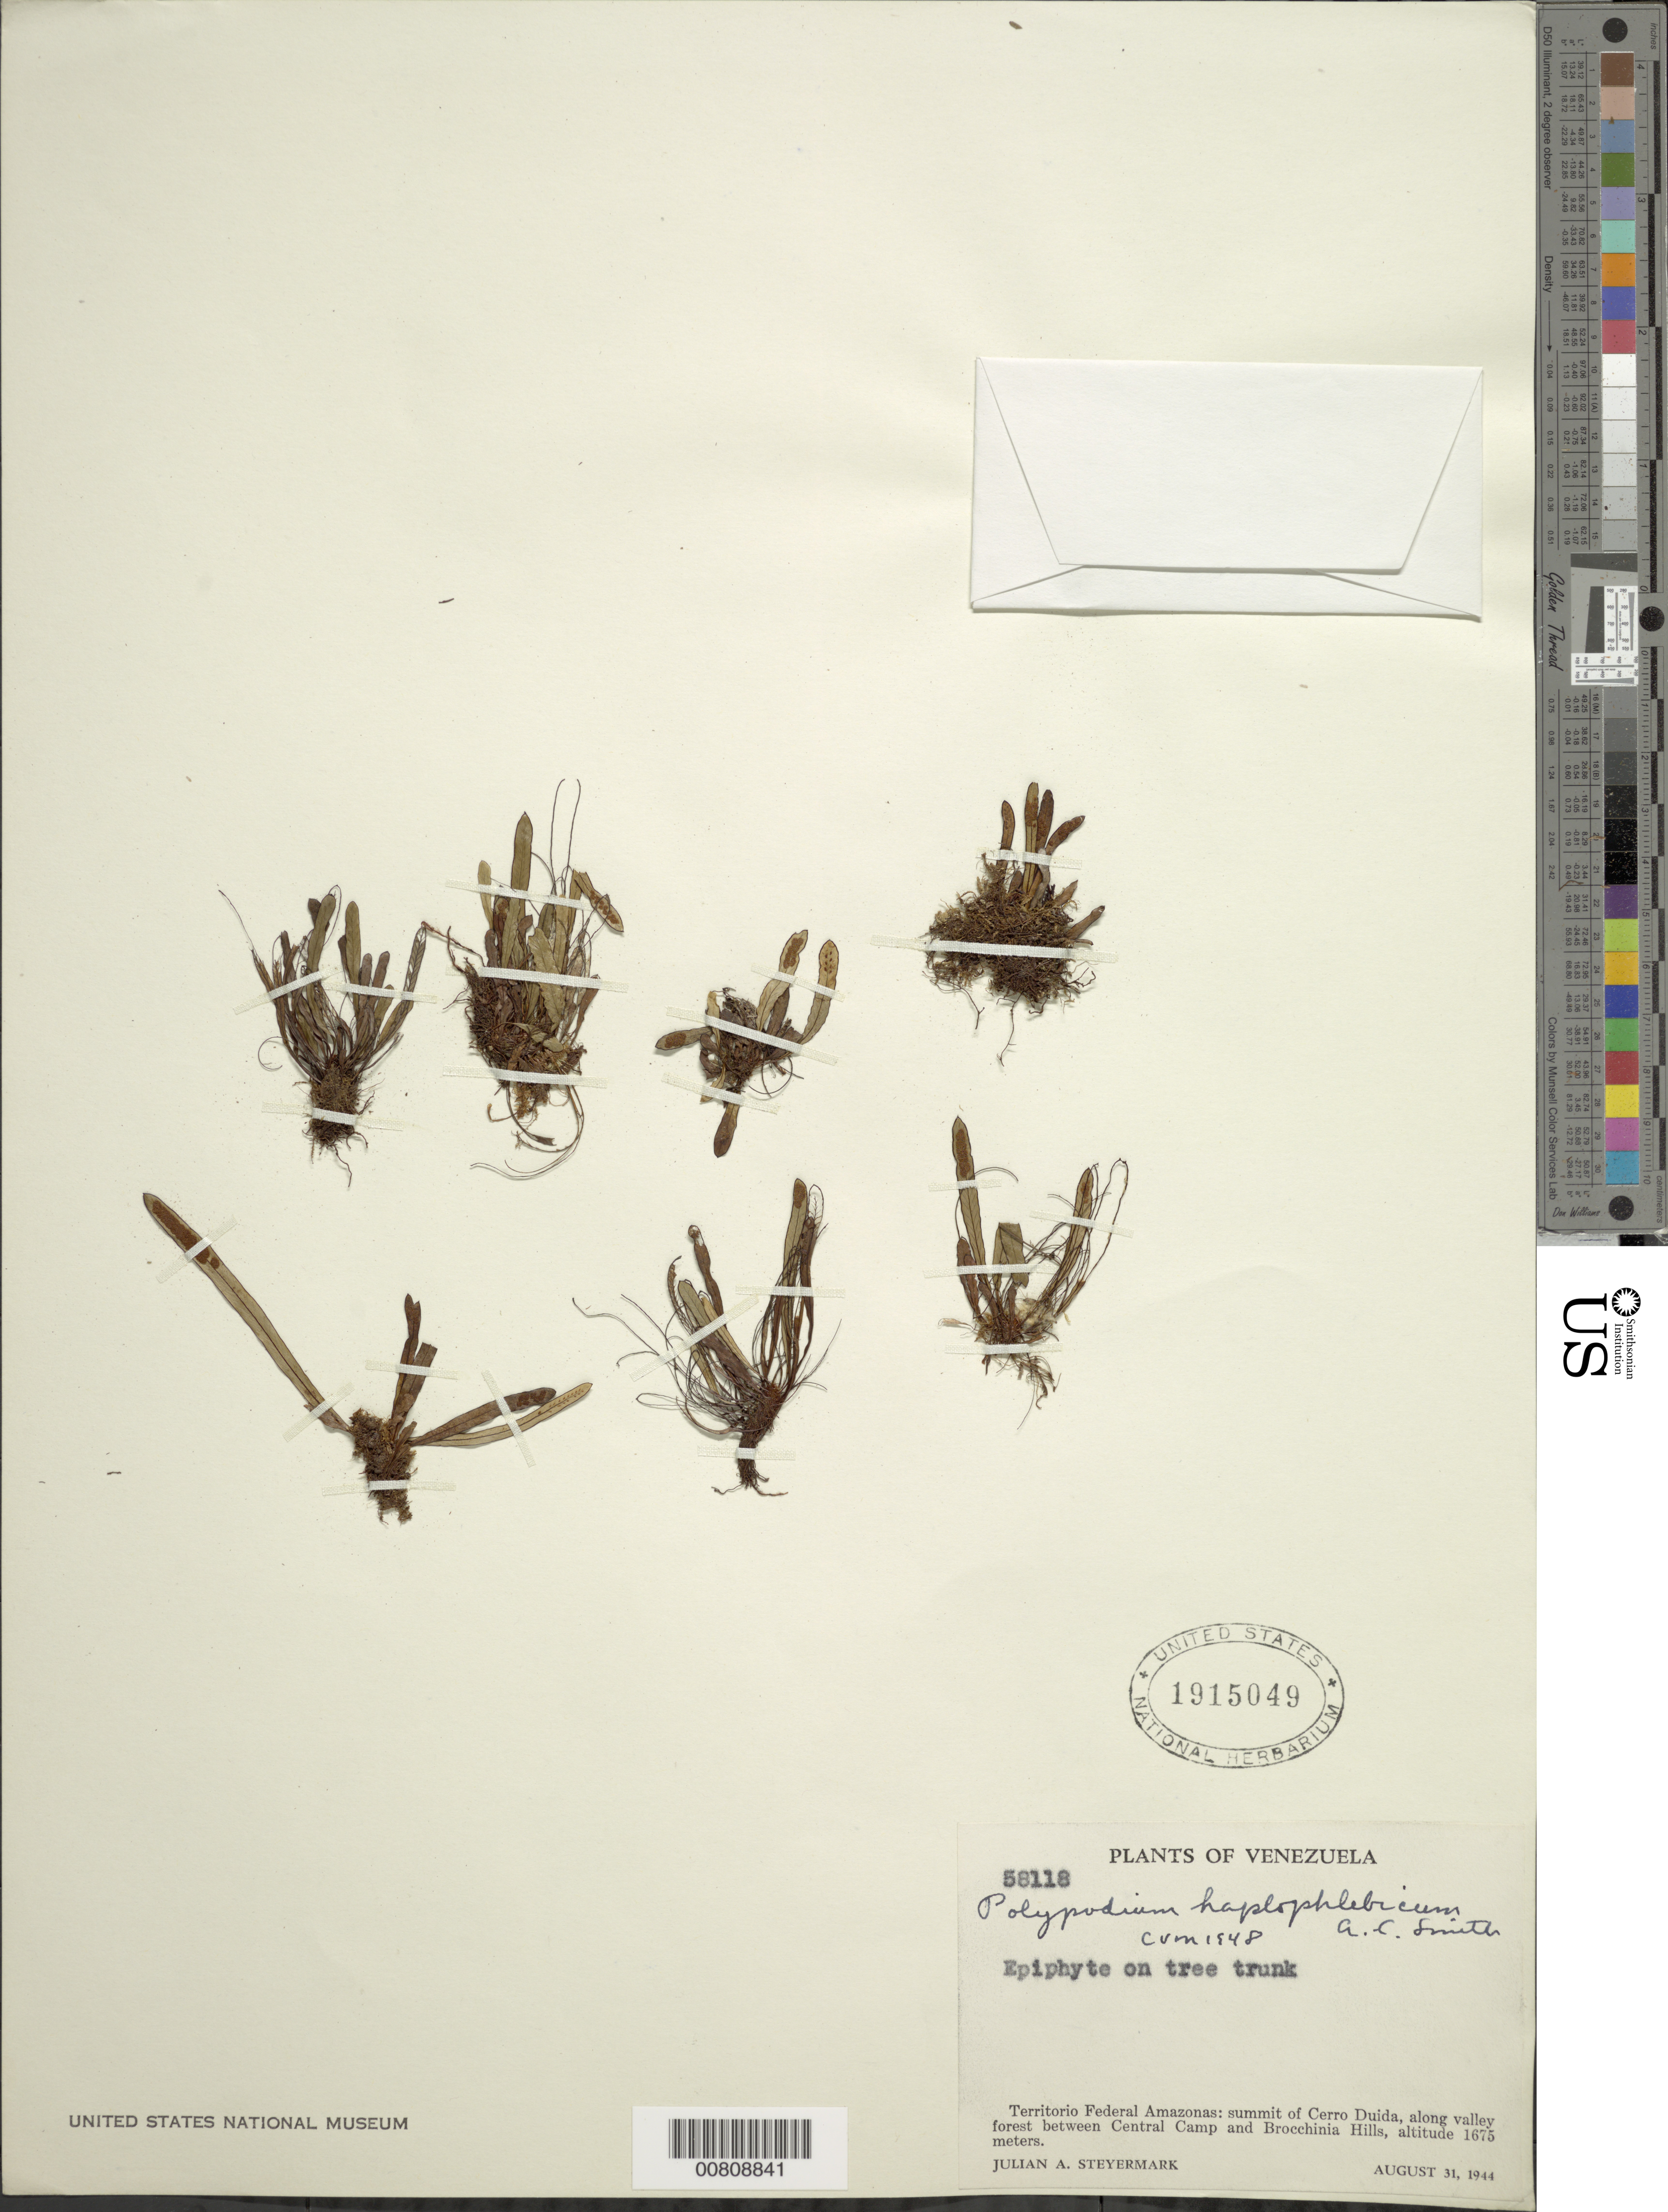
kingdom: Plantae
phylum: Tracheophyta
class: Polypodiopsida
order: Polypodiales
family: Polypodiaceae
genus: Grammitis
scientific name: Grammitis bryophila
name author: (Maxon) Seymour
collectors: J. Steyermark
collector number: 58118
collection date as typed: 31-Aug-44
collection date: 1944-08-31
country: Venezuela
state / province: Amazonas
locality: Cerro Duida, summit; between Central Camp and Brocchinia Hills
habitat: Valley forest, on tree trunk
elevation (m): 1675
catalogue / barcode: US 1915049